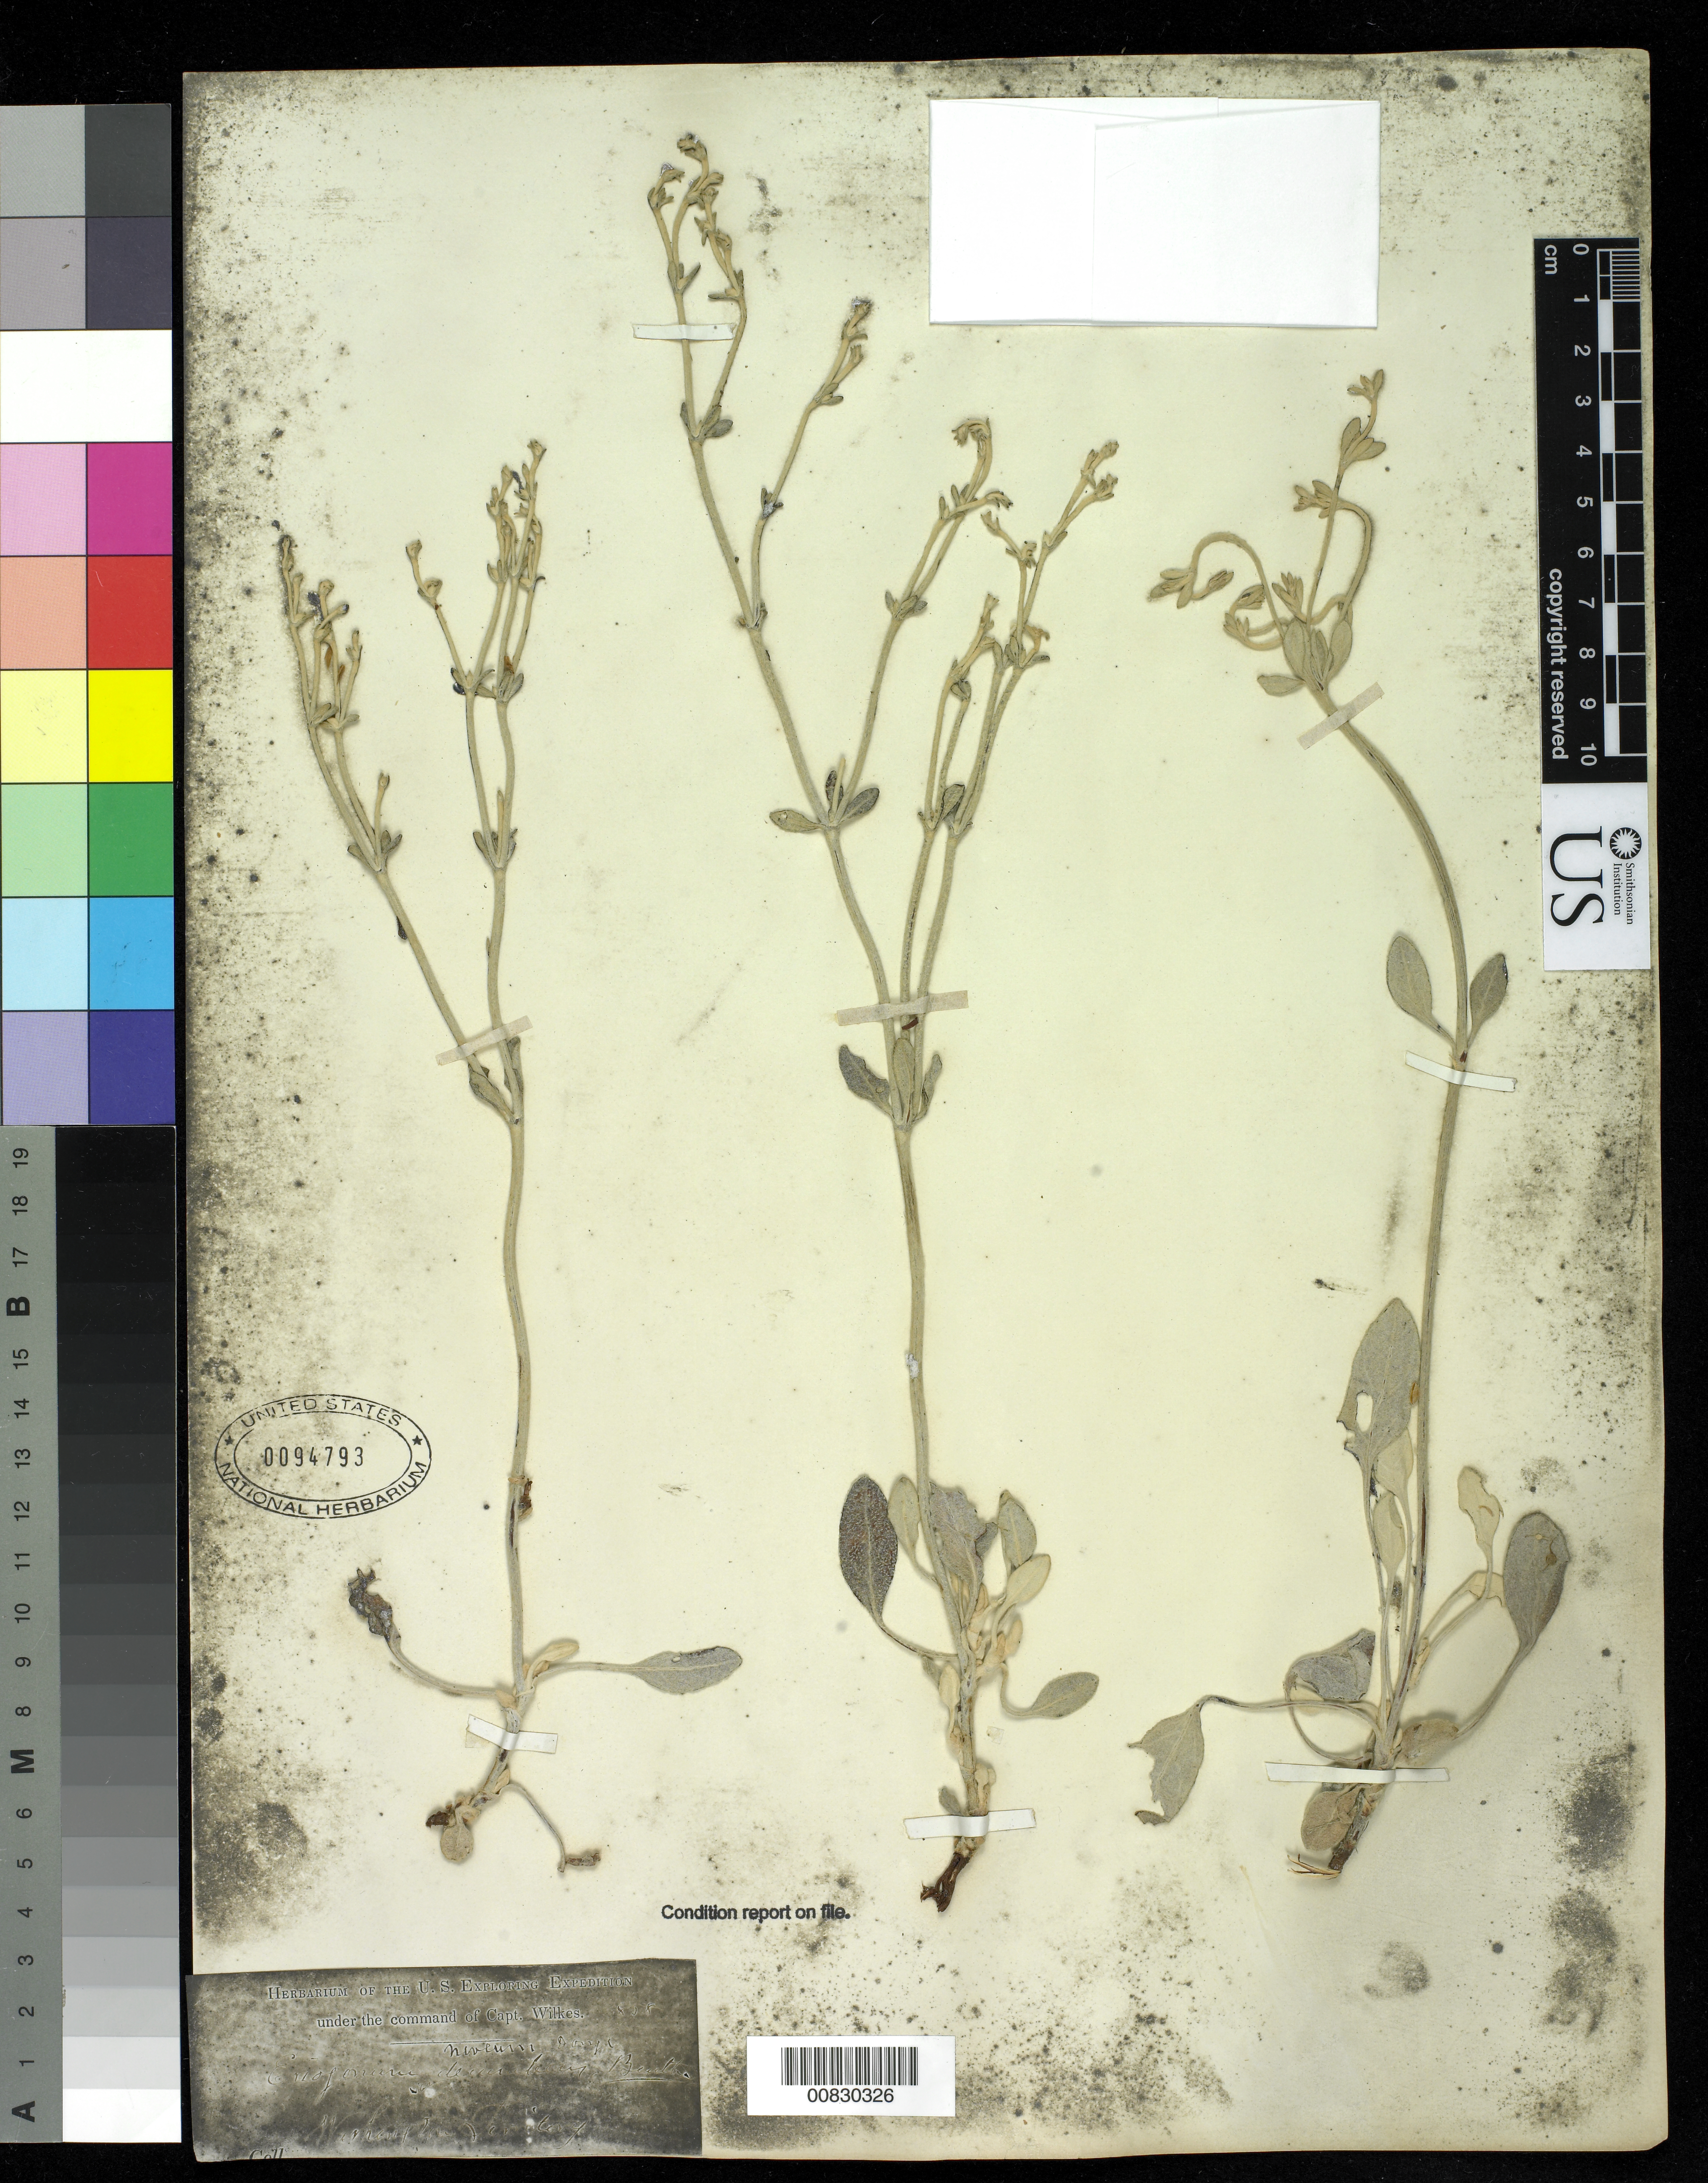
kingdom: Plantae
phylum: Tracheophyta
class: Magnoliopsida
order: Caryophyllales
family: Polygonaceae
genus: Eriogonum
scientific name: Eriogonum niverum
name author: Douglas ex Benth.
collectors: Wilkes Explor. Exped.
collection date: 1838/1842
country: United States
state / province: Washington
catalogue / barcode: US 94793